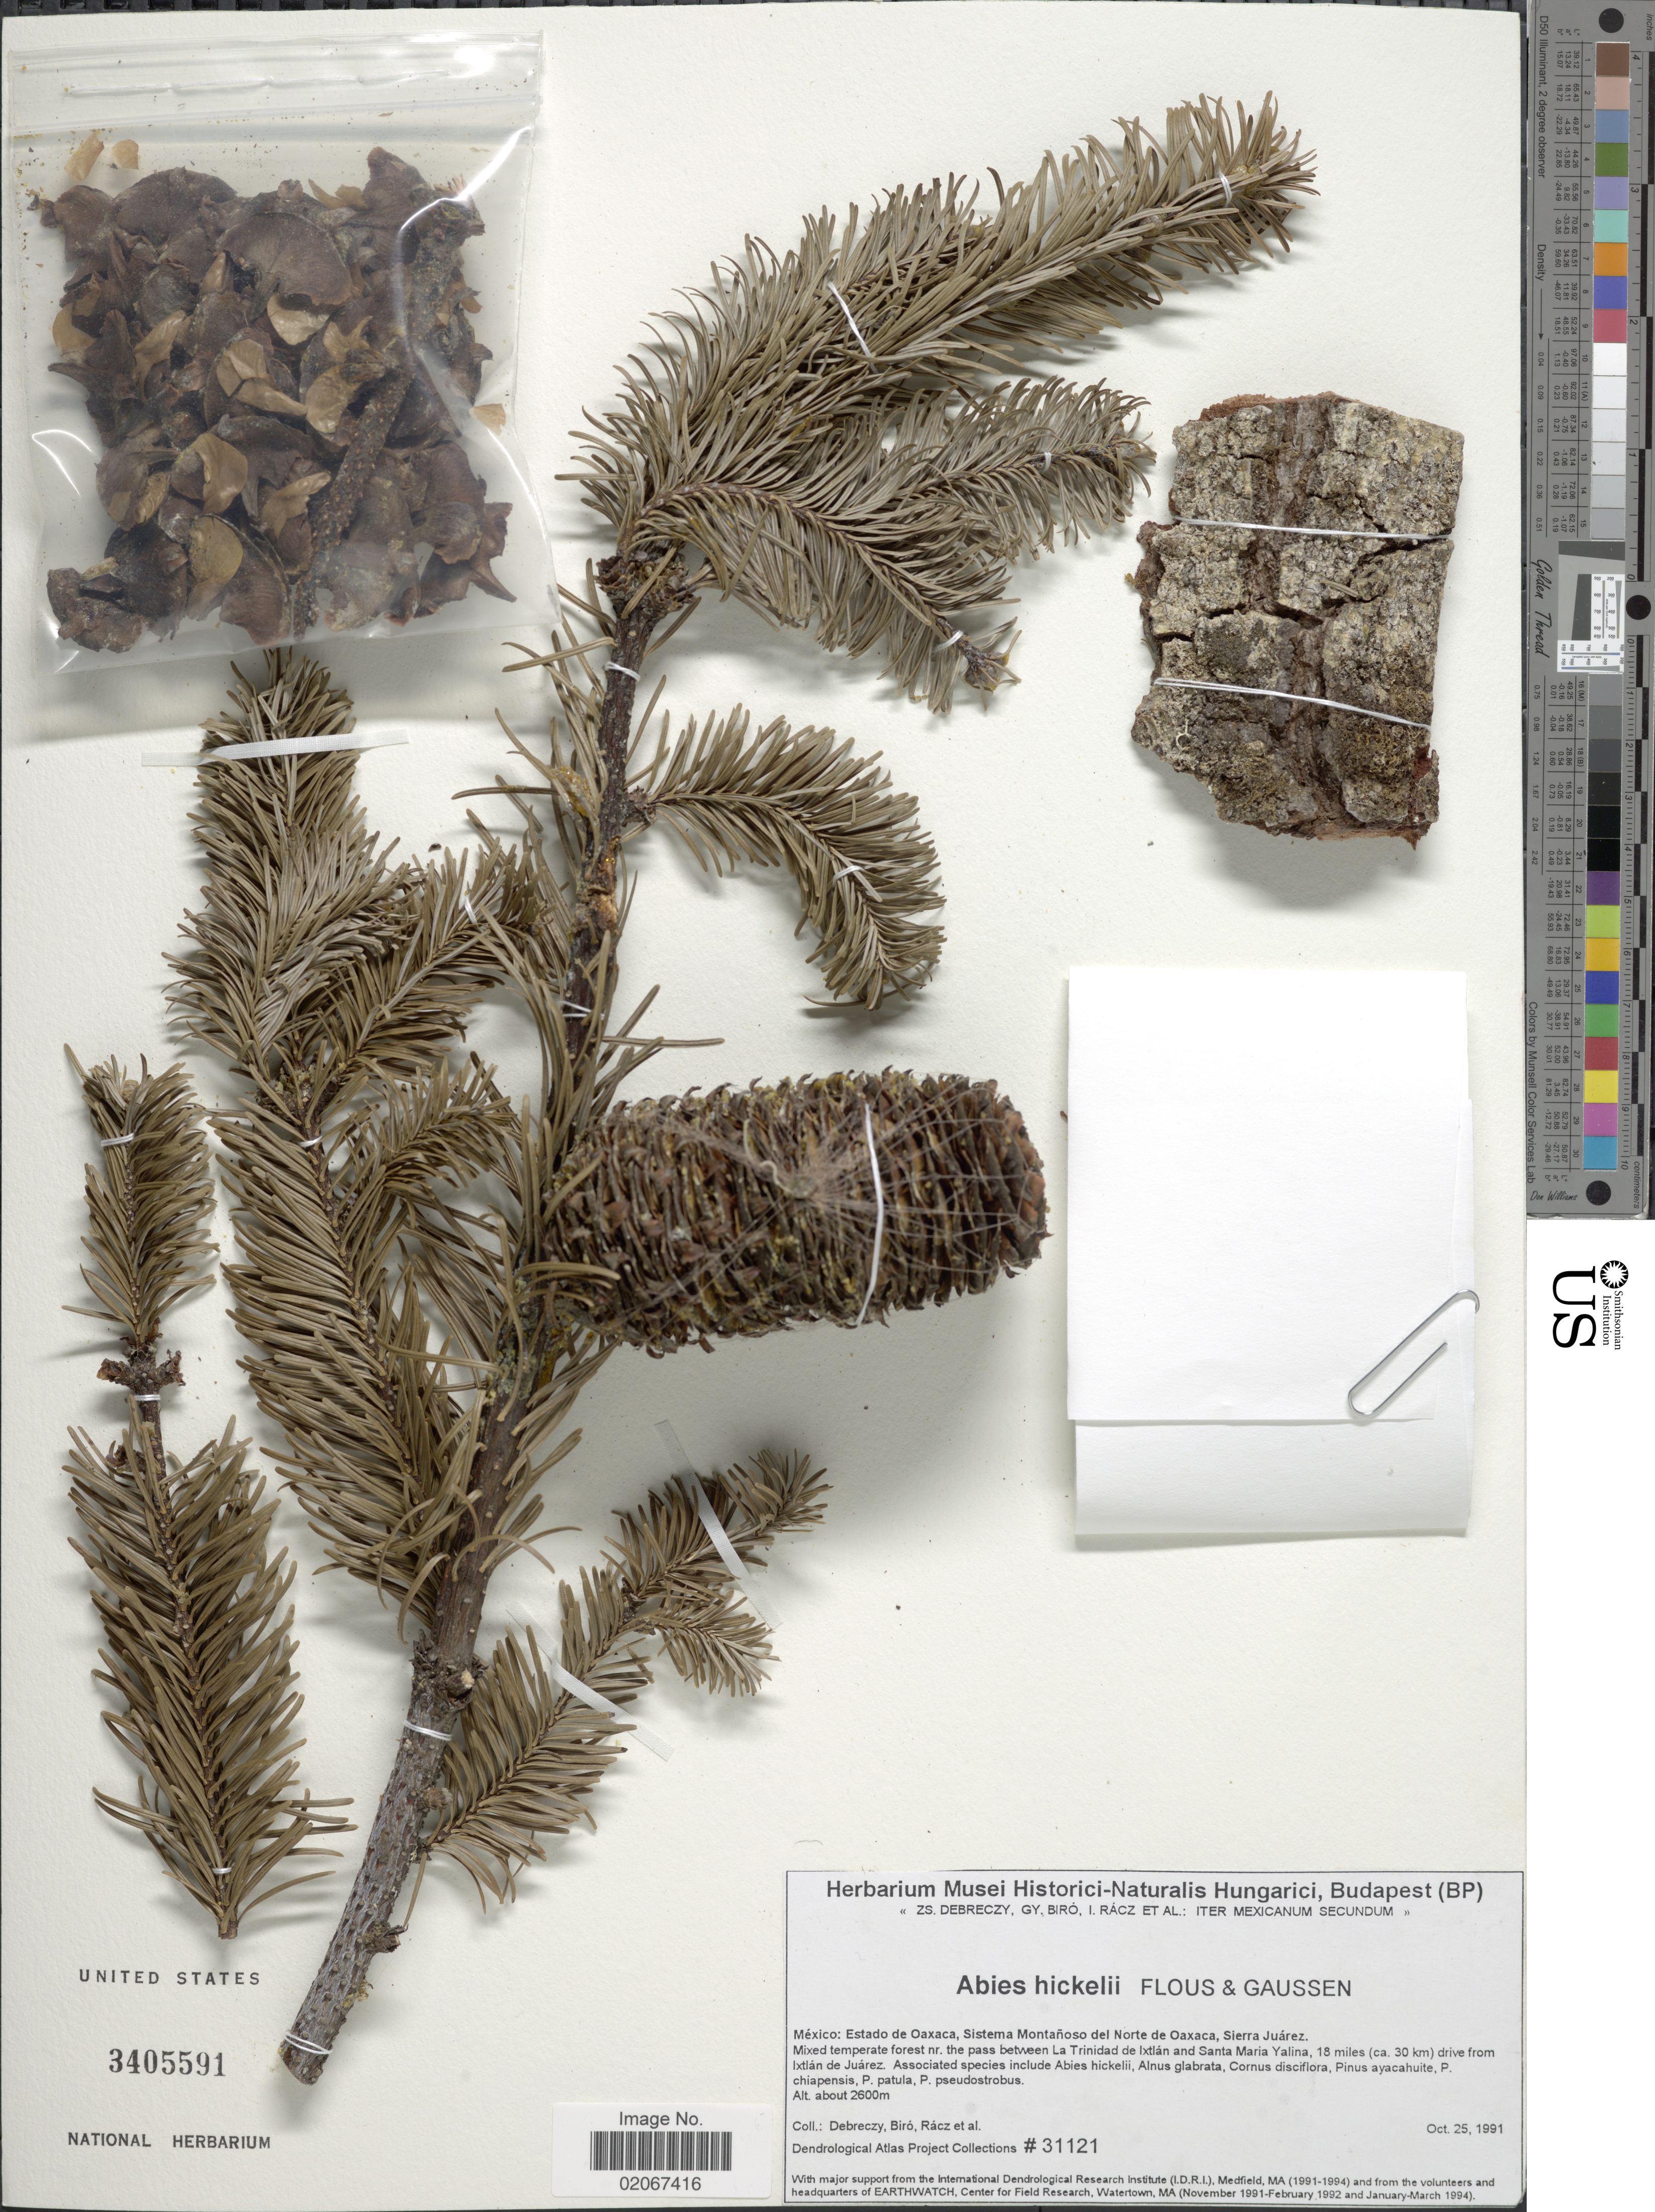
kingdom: Plantae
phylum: Tracheophyta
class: Pinopsida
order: Pinales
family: Pinaceae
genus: Abies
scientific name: Abies hickelii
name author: Flous & Gaussen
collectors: Debreczy, Biro, Rácz & et al.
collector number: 31121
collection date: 1991-10-25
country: Mexico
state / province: Oaxaca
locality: México: Estado de Oaxaca, Sistema Montañoso del Norte de Oaxaca, Sierra Juárez. Nr. the pass between La Trinidad de Ixtlán and Santa Maria Yalina, 18 miles (ca. 30 km) drive from Ixtlán de Juárez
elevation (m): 2600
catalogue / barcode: US 3405591